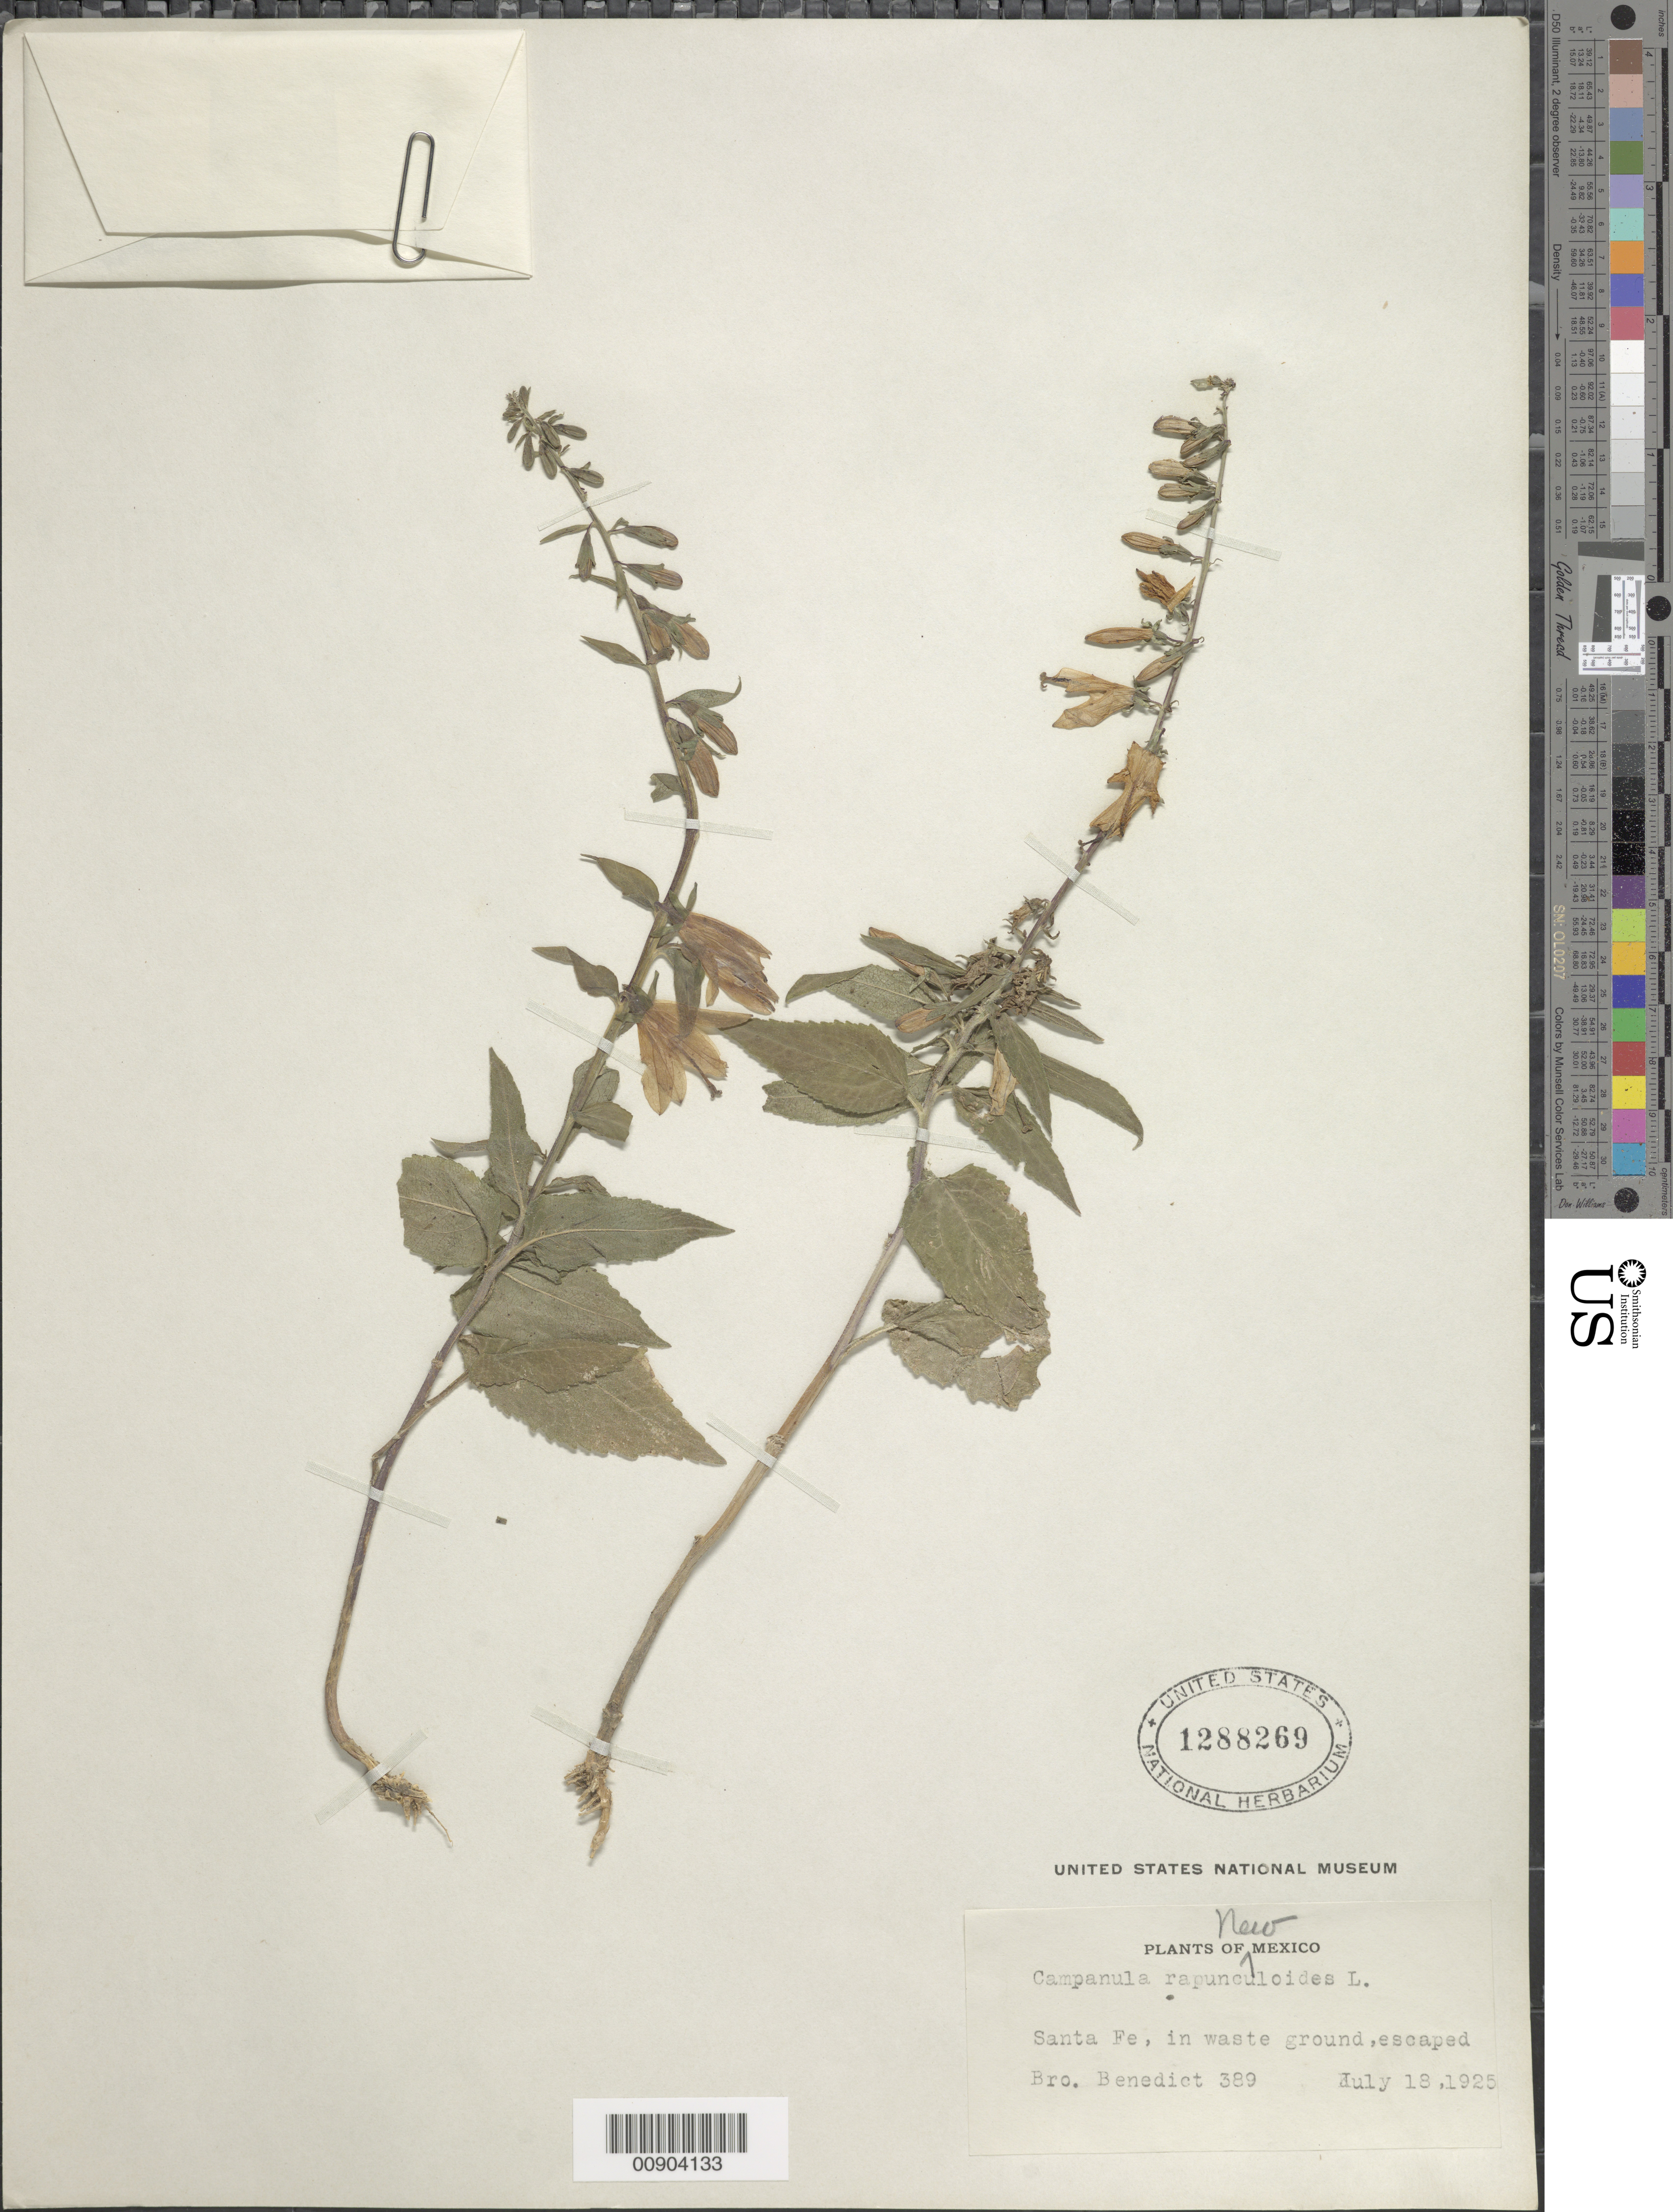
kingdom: Plantae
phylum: Tracheophyta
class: Magnoliopsida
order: Asterales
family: Campanulaceae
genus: Campanula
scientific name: Campanula rapunculoides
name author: L.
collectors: Bro. Benedict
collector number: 389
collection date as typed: July 18, 1925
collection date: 1925-07-18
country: United States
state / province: New Mexico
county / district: Santa Fe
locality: Santa Fe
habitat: in waste ground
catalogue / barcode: US 1288269